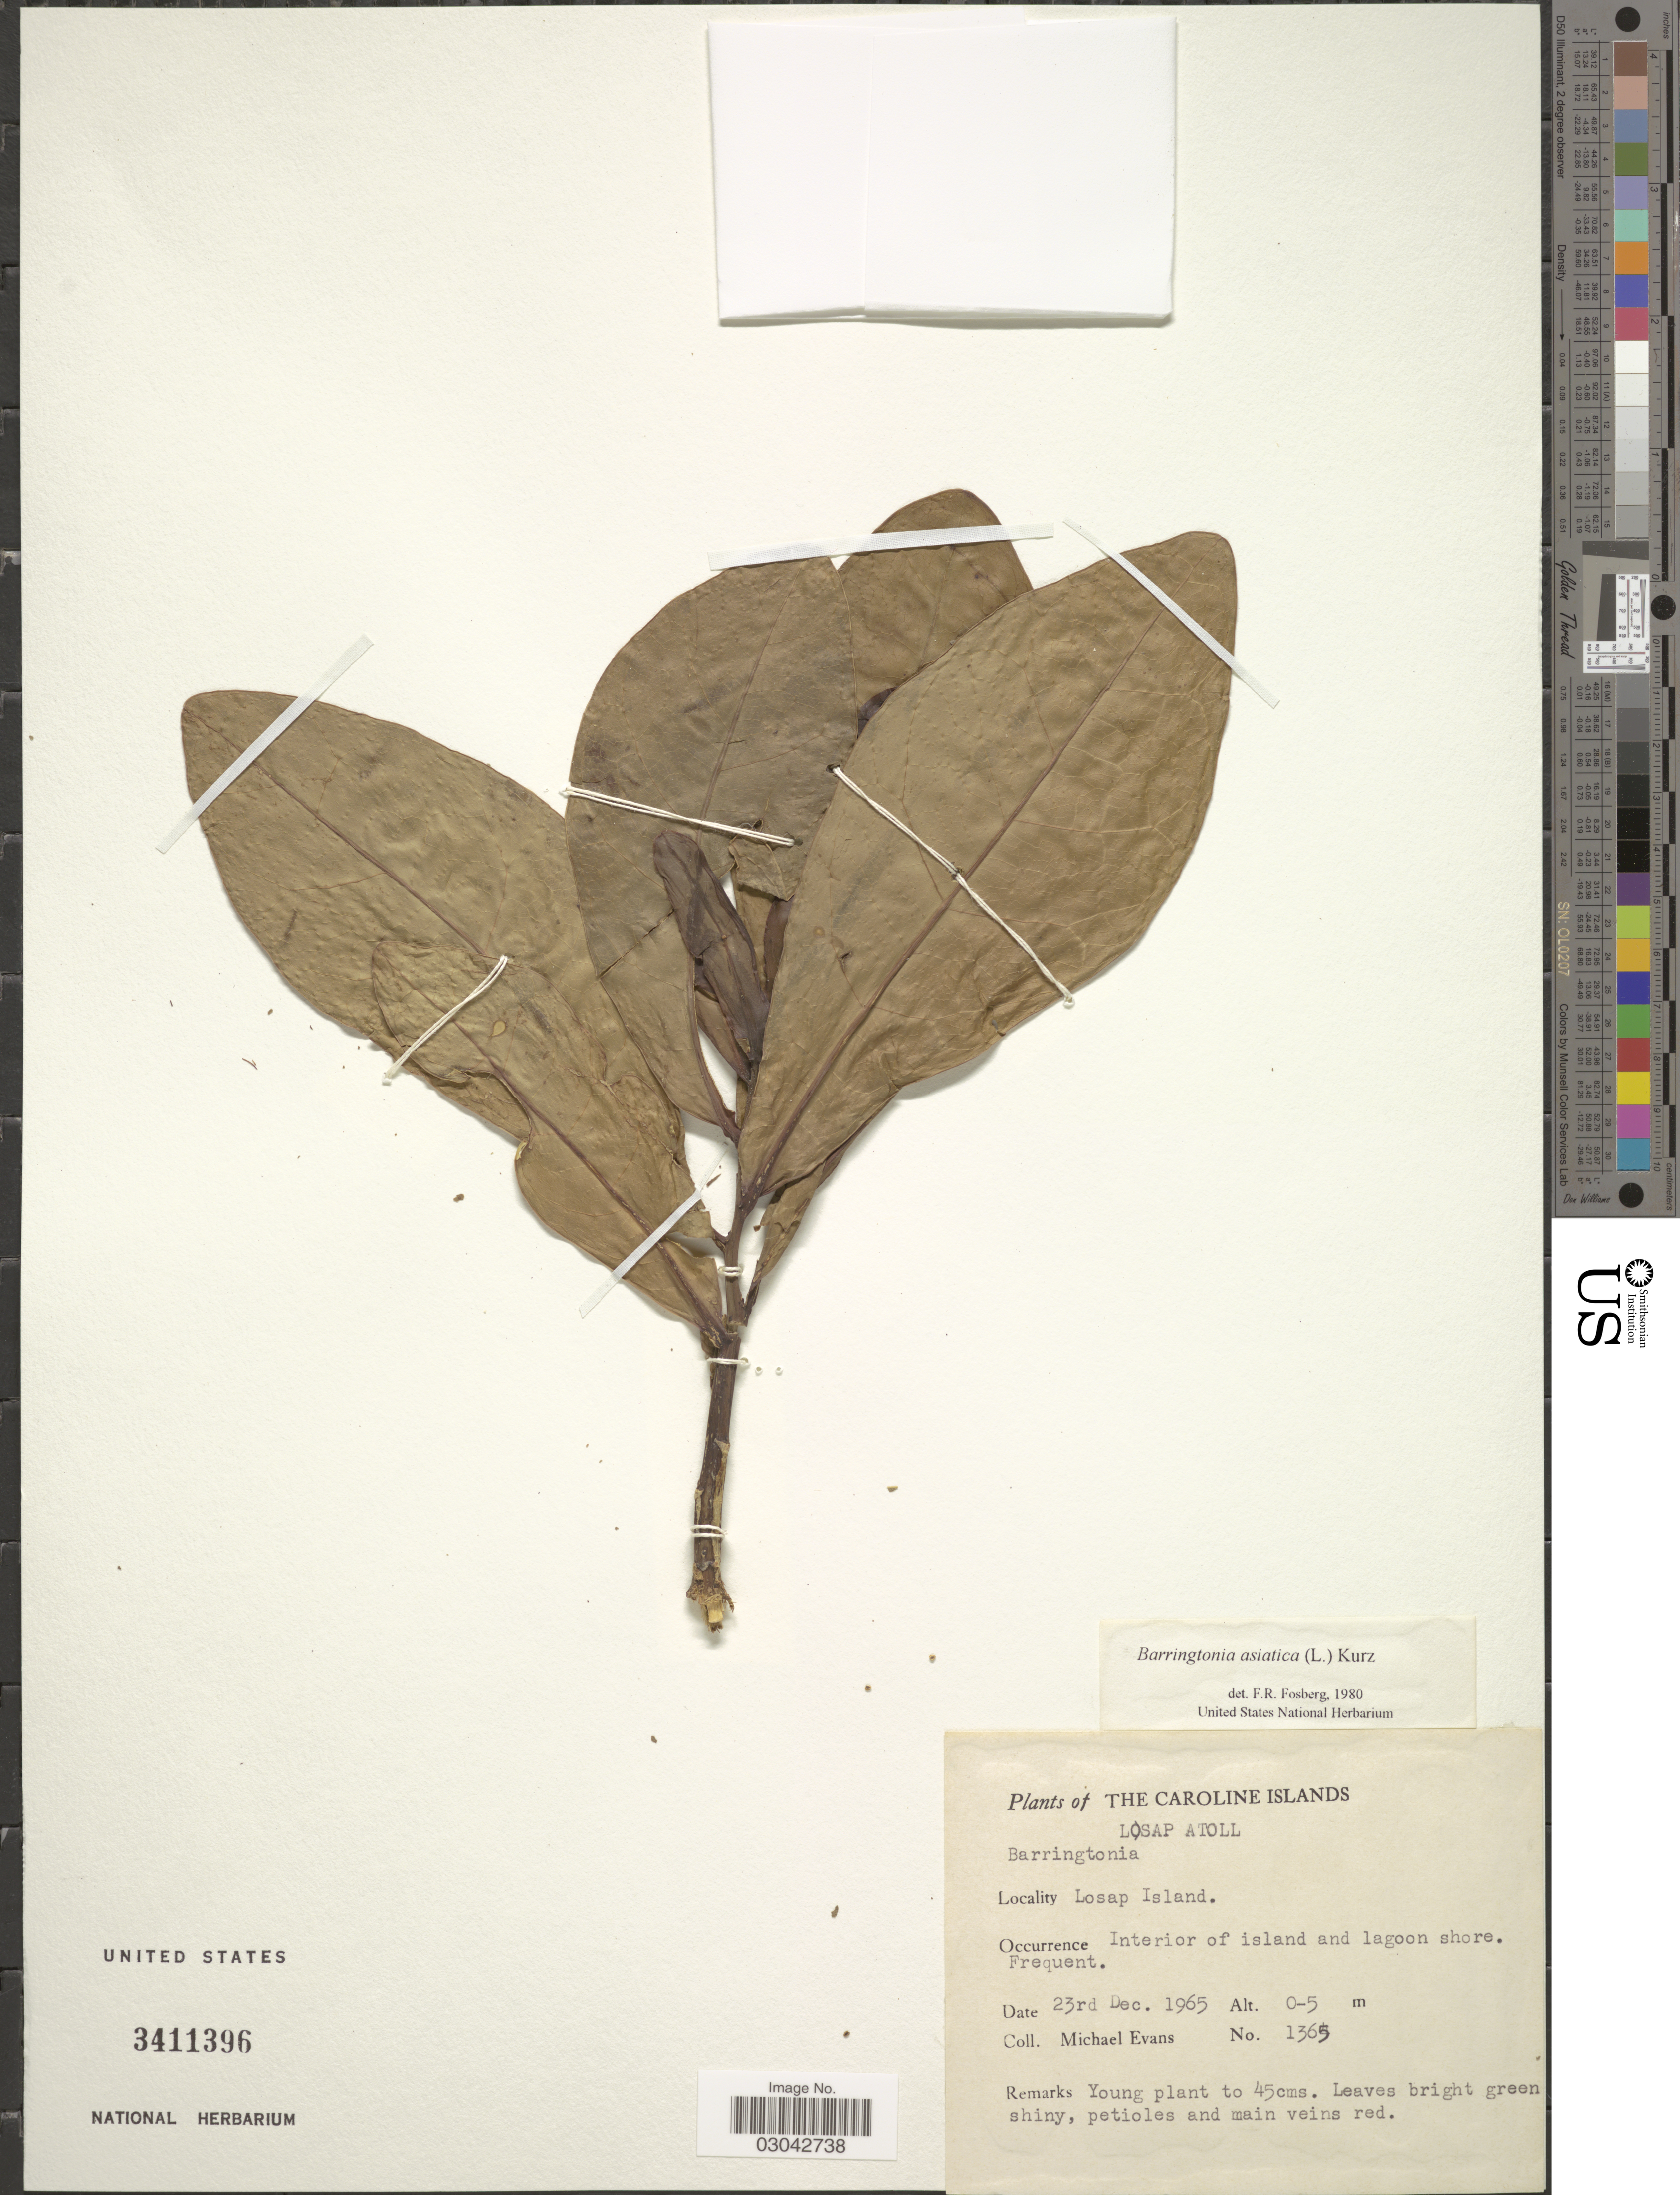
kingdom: Plantae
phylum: Tracheophyta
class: Magnoliopsida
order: Ericales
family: Lecythidaceae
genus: Barringtonia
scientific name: Barringtonia asiatica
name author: (L.) Kurz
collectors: M. Evans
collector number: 1365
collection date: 1965-12-23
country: Micronesia, Federated States of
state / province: Truk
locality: Caroline Islands. Losap Atoll. Losap Island. Interior of island and lagoon shore.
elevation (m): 0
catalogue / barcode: US 3411396